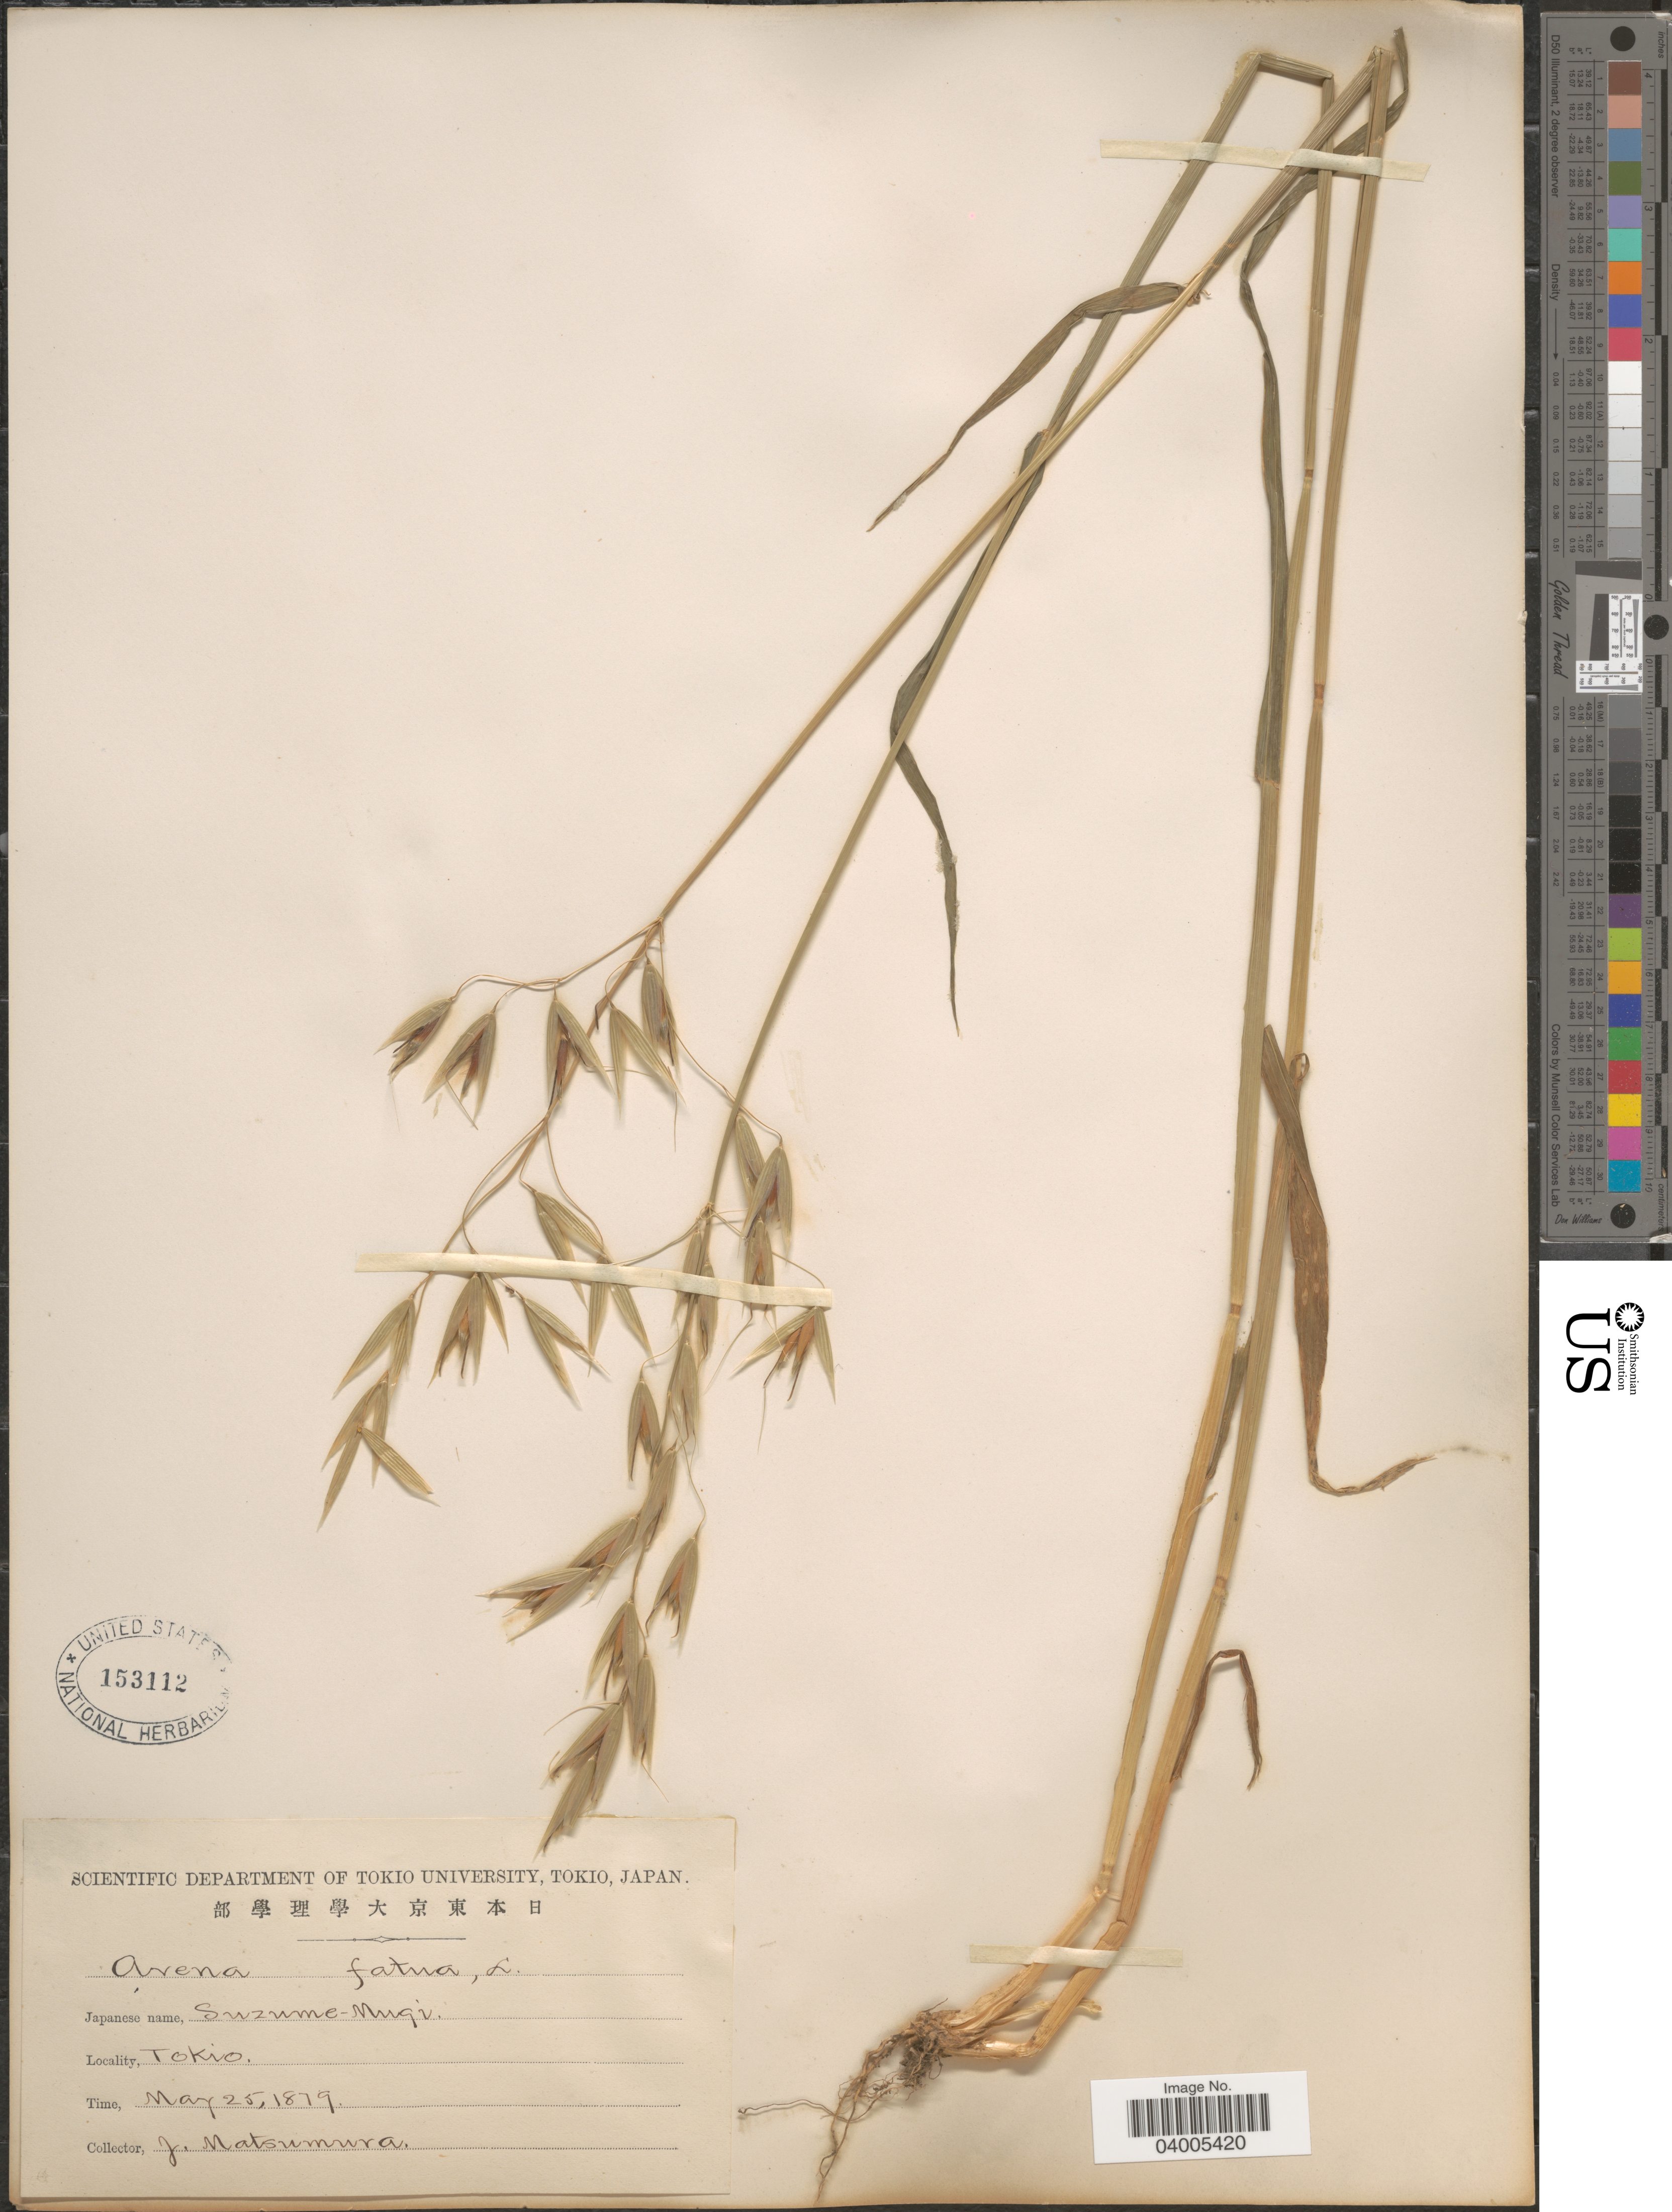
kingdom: Plantae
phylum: Tracheophyta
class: Liliopsida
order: Poales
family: Poaceae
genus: Avena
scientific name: Avena fatua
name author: L.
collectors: J. Matsumura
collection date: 1879-05-25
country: Japan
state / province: Tokyo, Federal City of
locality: Tokio.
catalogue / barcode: US 153112